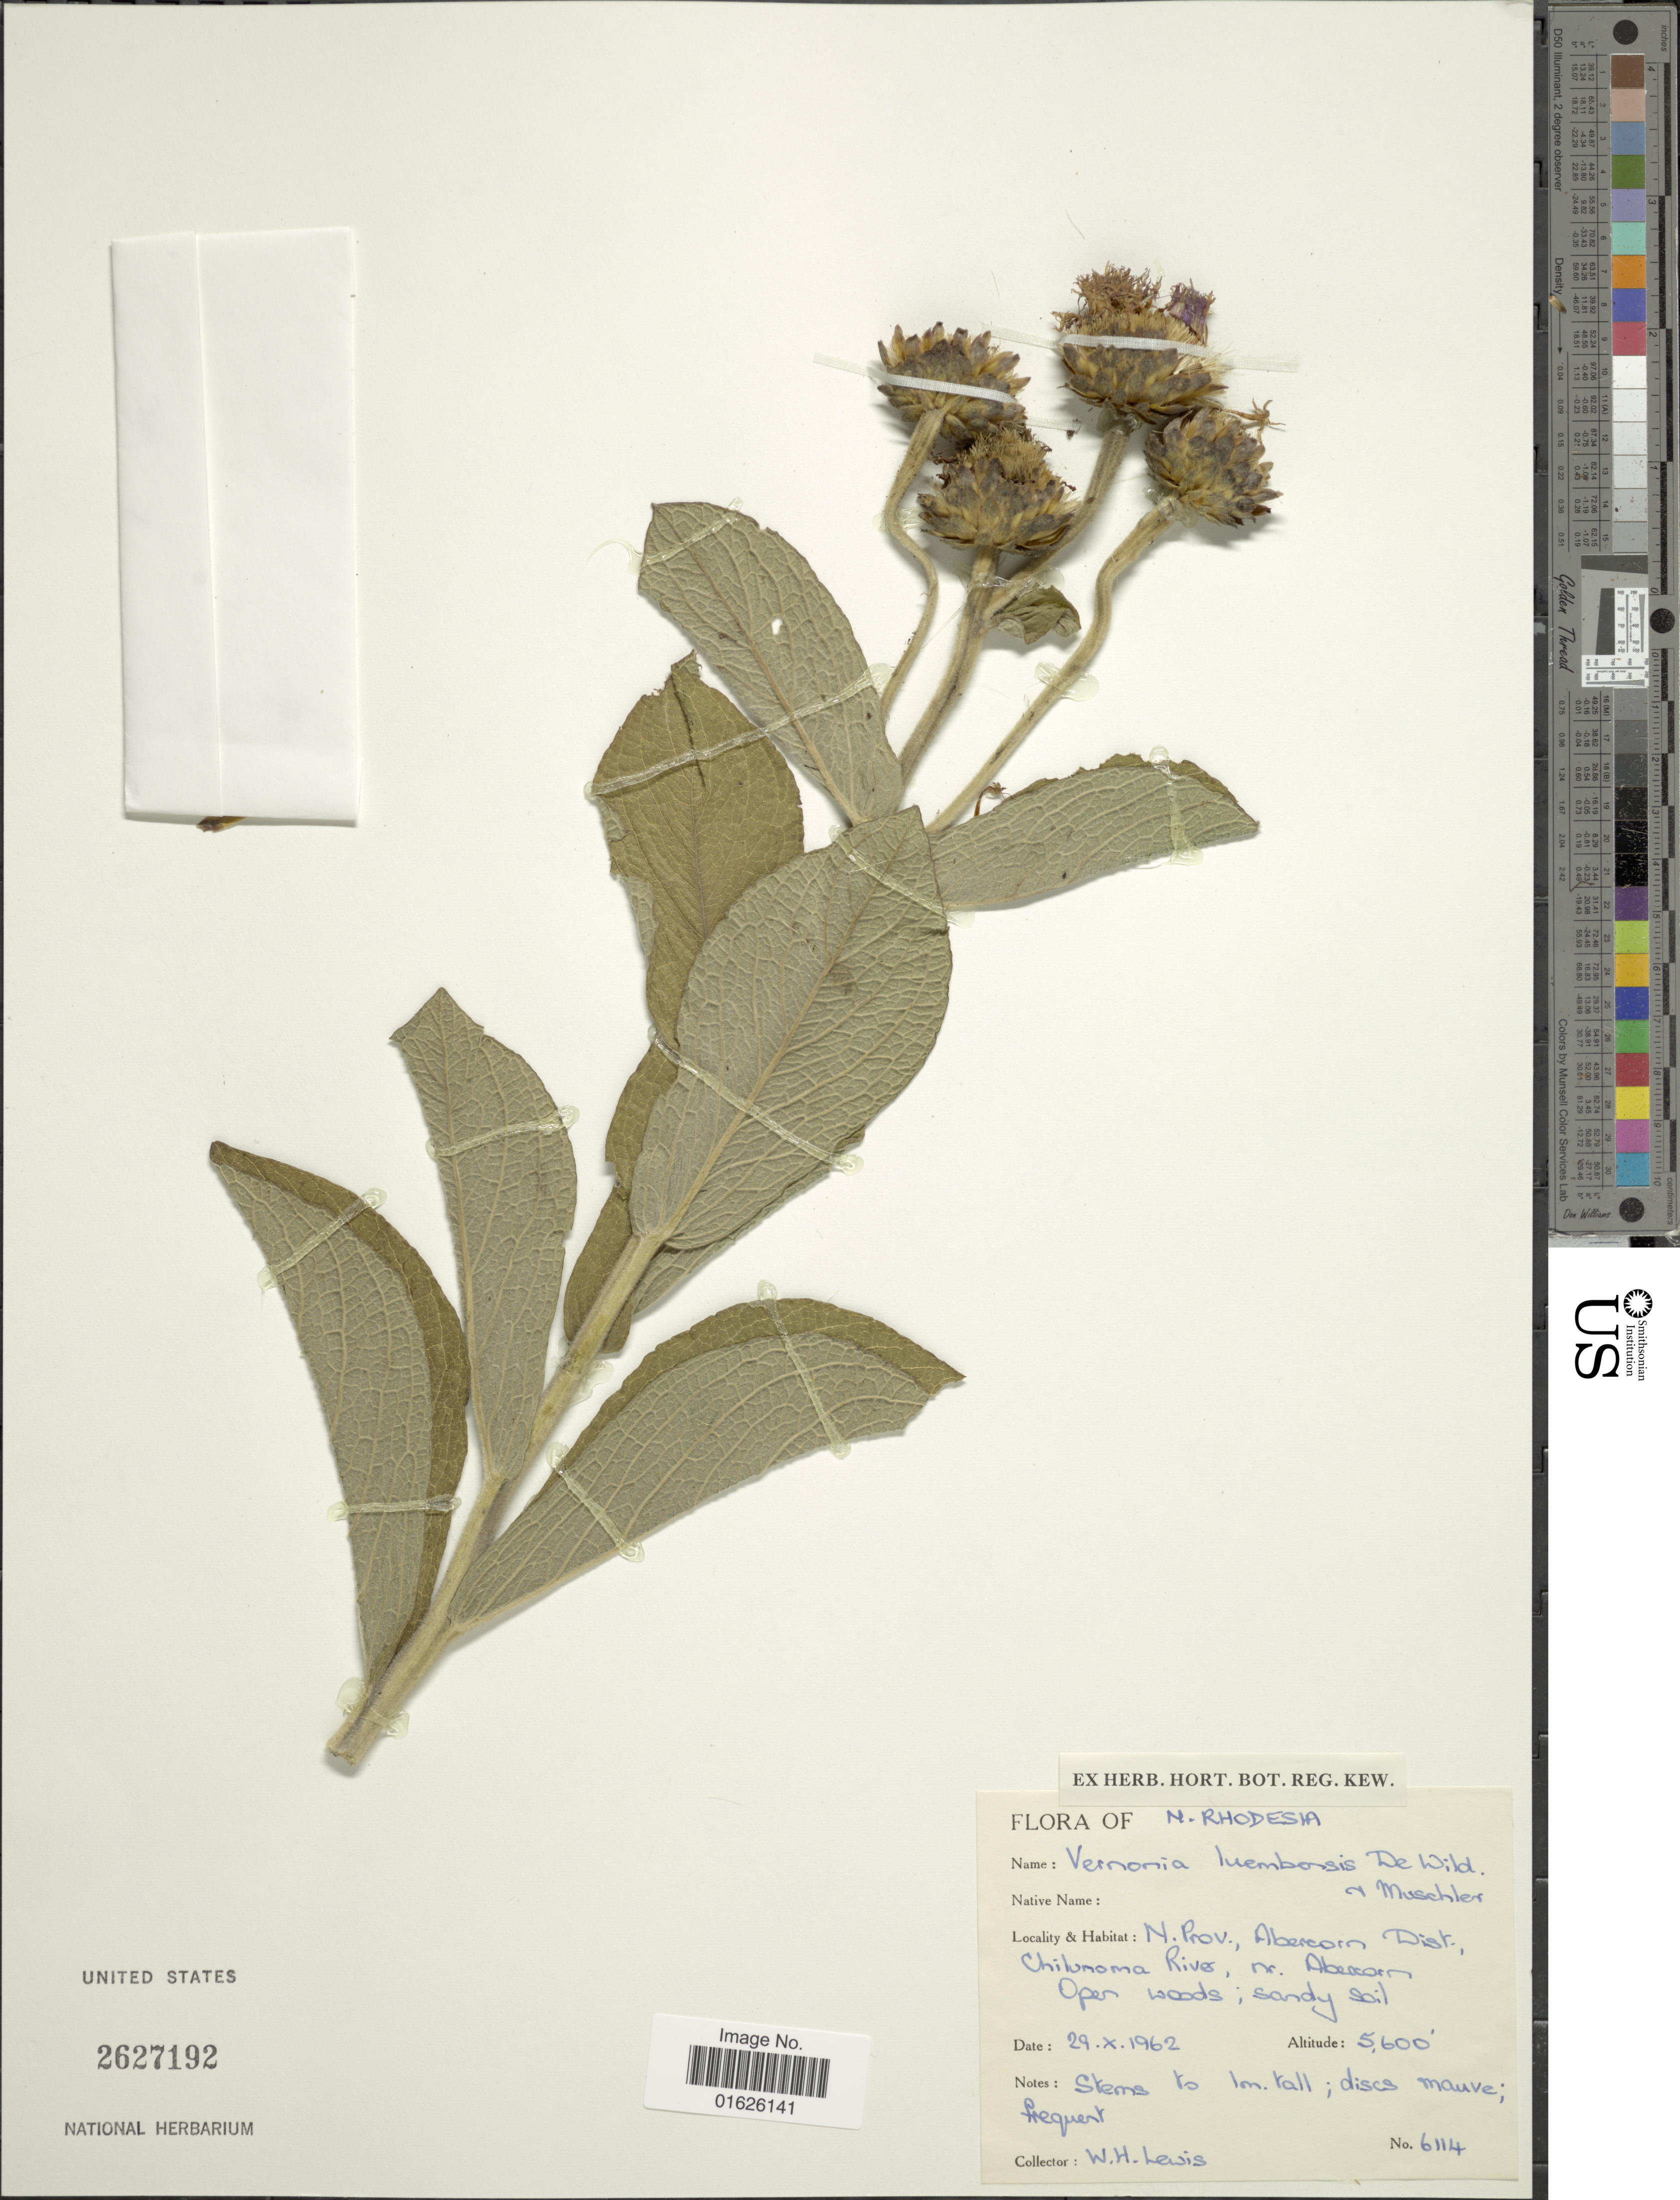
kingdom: Plantae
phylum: Tracheophyta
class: Magnoliopsida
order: Asterales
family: Asteraceae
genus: Vernonella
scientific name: Vernonella kirkii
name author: (Oliv. & Hiern) H. Rob. & Skvarla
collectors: W. H. Lewis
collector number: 6114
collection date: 1962-10-29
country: Zambia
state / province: Northern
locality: N.Rhodesia, N.Prov. Abercorn Dist. Chilnoma Rivers, nr Abercorn.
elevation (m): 1707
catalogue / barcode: US 2627192